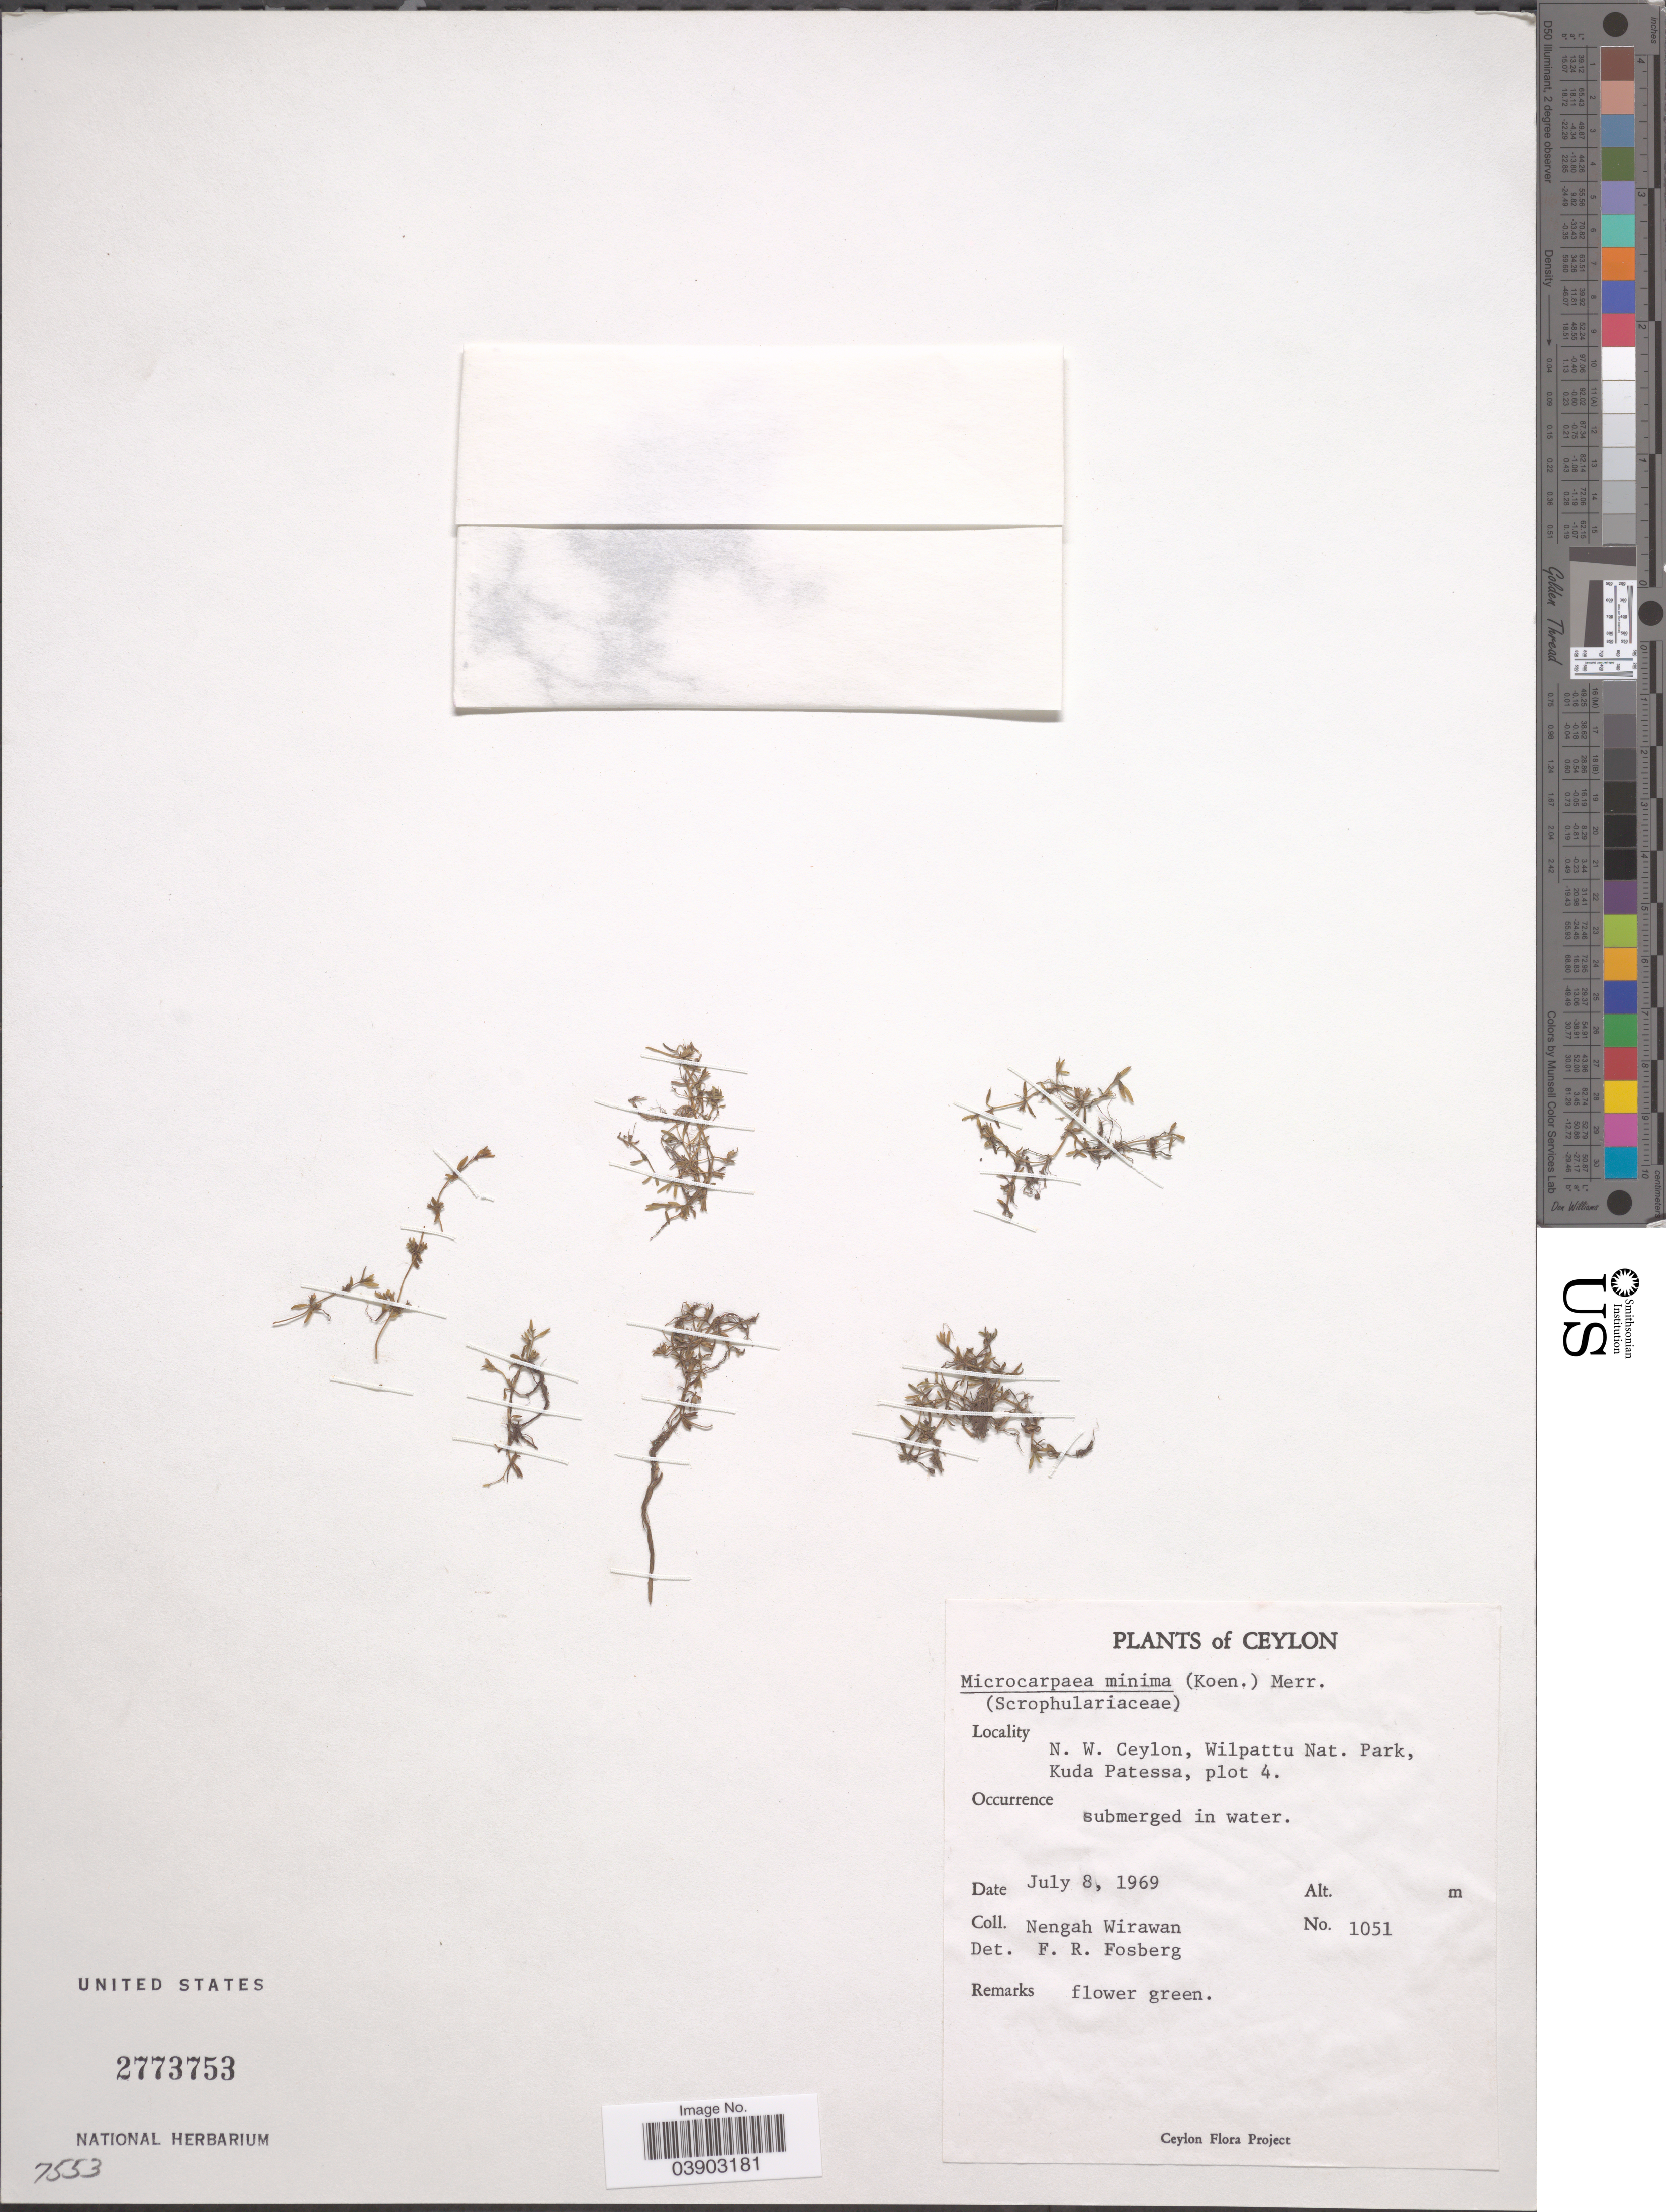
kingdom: Plantae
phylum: Tracheophyta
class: Magnoliopsida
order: Lamiales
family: Phrymaceae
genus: Microcarpaea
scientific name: Microcarpaea minima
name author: (K.D. Koenig ex Retz.) Merr.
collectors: N. Wirawan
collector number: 1051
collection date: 1969-07-08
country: Sri Lanka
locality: Ceylon. N. W. Ceylon, Wilpattu Nat. Park, Kuda Patessa, Plot 4.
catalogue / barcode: US 2773753